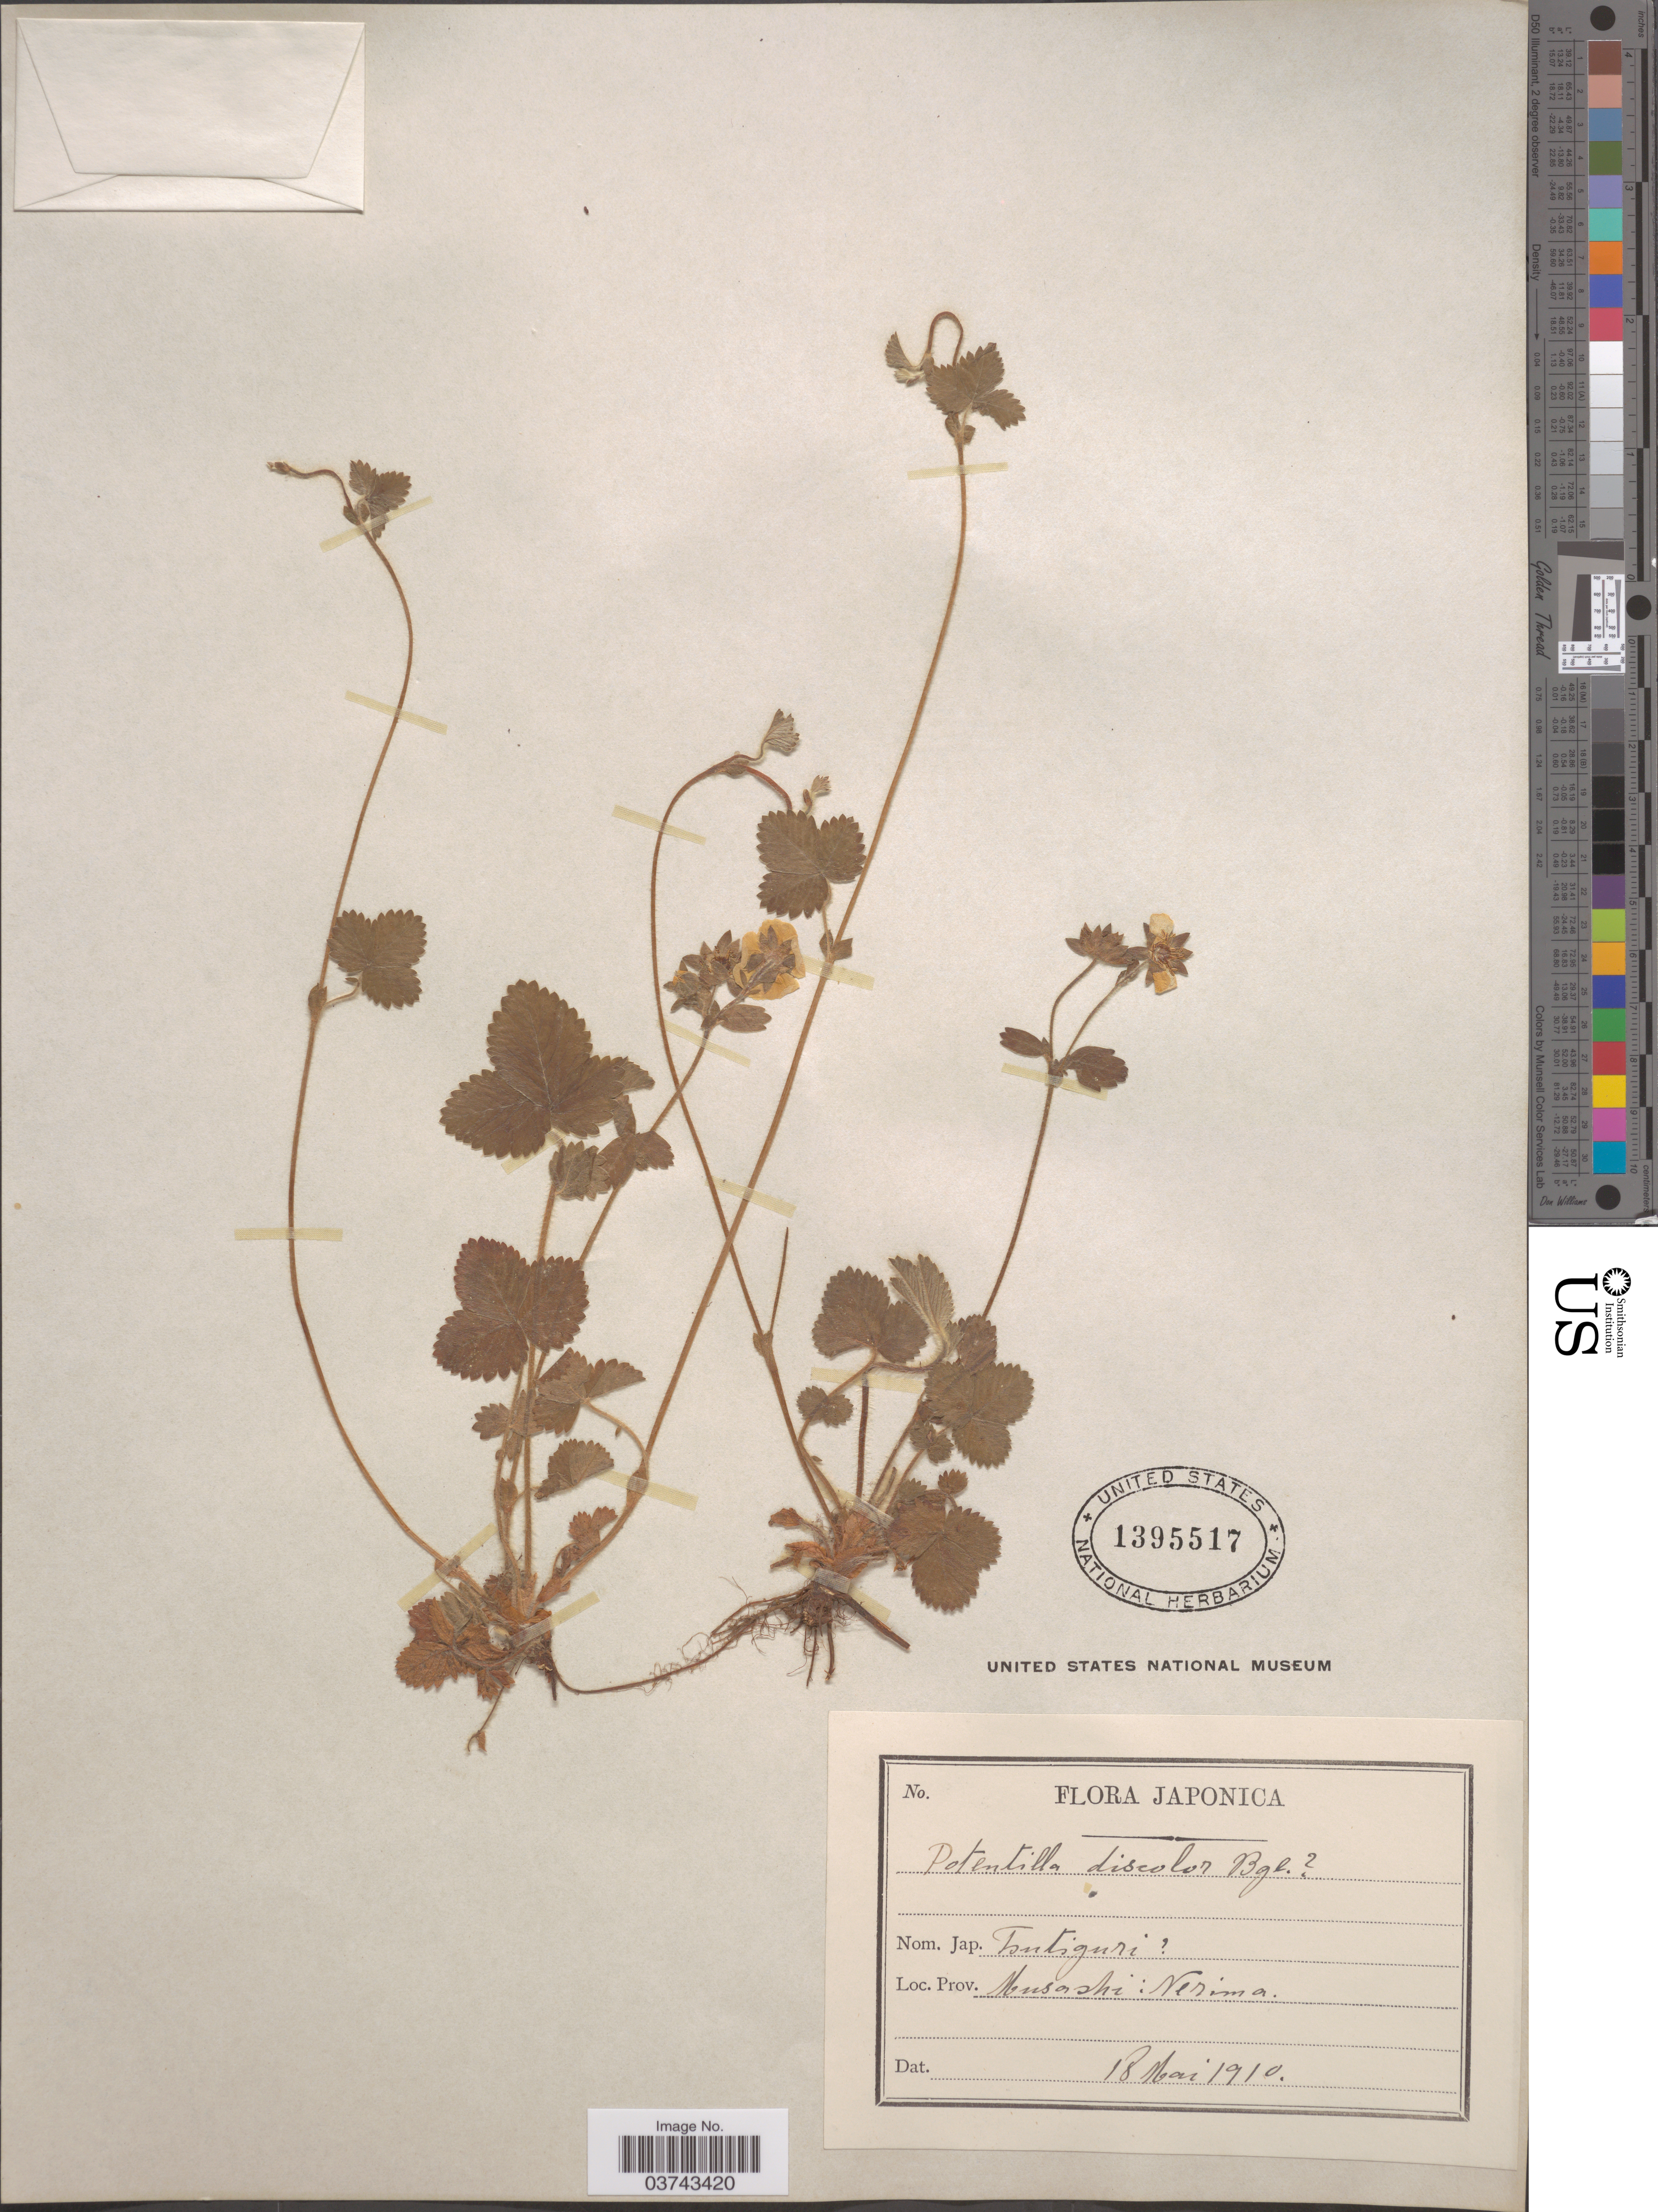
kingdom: Plantae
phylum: Tracheophyta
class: Magnoliopsida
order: Rosales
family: Rosaceae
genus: Potentilla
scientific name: Potentilla discolor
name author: Bunge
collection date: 1910-05-18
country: Japan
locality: Prov. Musashi: Nerima.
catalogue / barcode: US 1395517